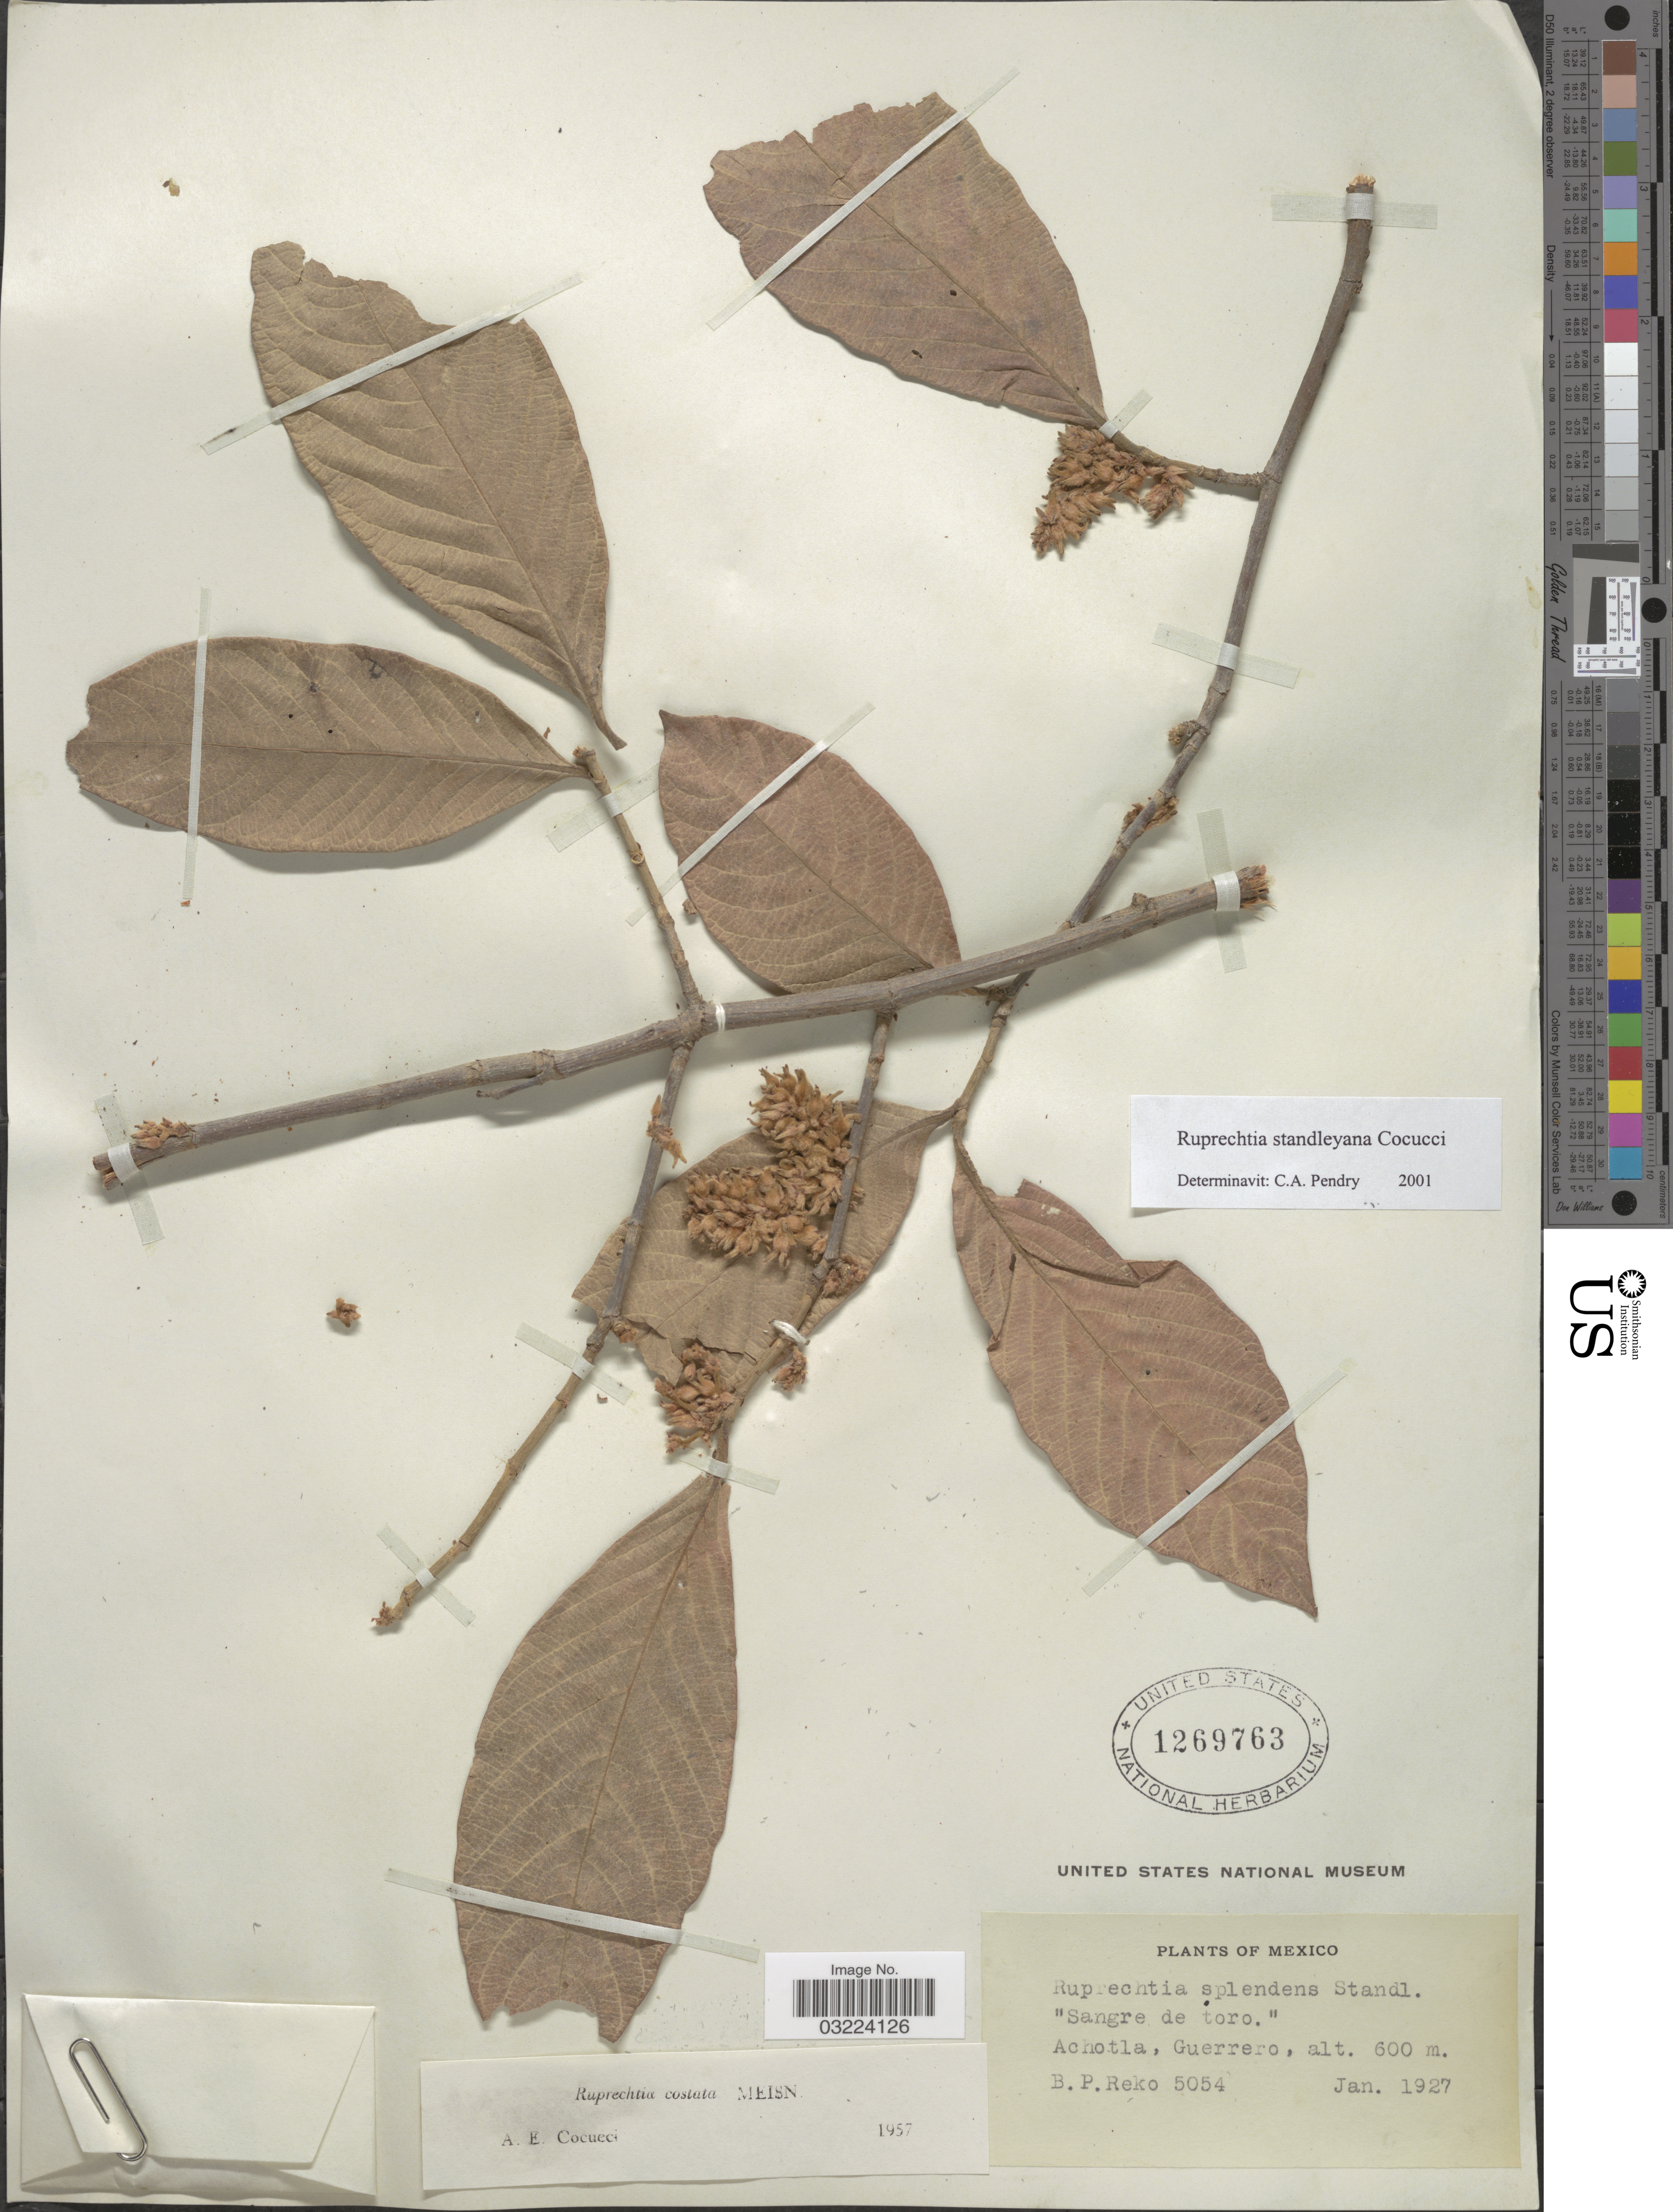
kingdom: Plantae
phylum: Tracheophyta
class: Magnoliopsida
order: Caryophyllales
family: Polygonaceae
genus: Ruprechtia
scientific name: Ruprechtia standleyana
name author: Cocucci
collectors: B. P. Reko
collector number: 5054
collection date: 1927-01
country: Mexico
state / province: Guerrero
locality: Achotla.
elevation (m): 600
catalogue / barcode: US 1269763